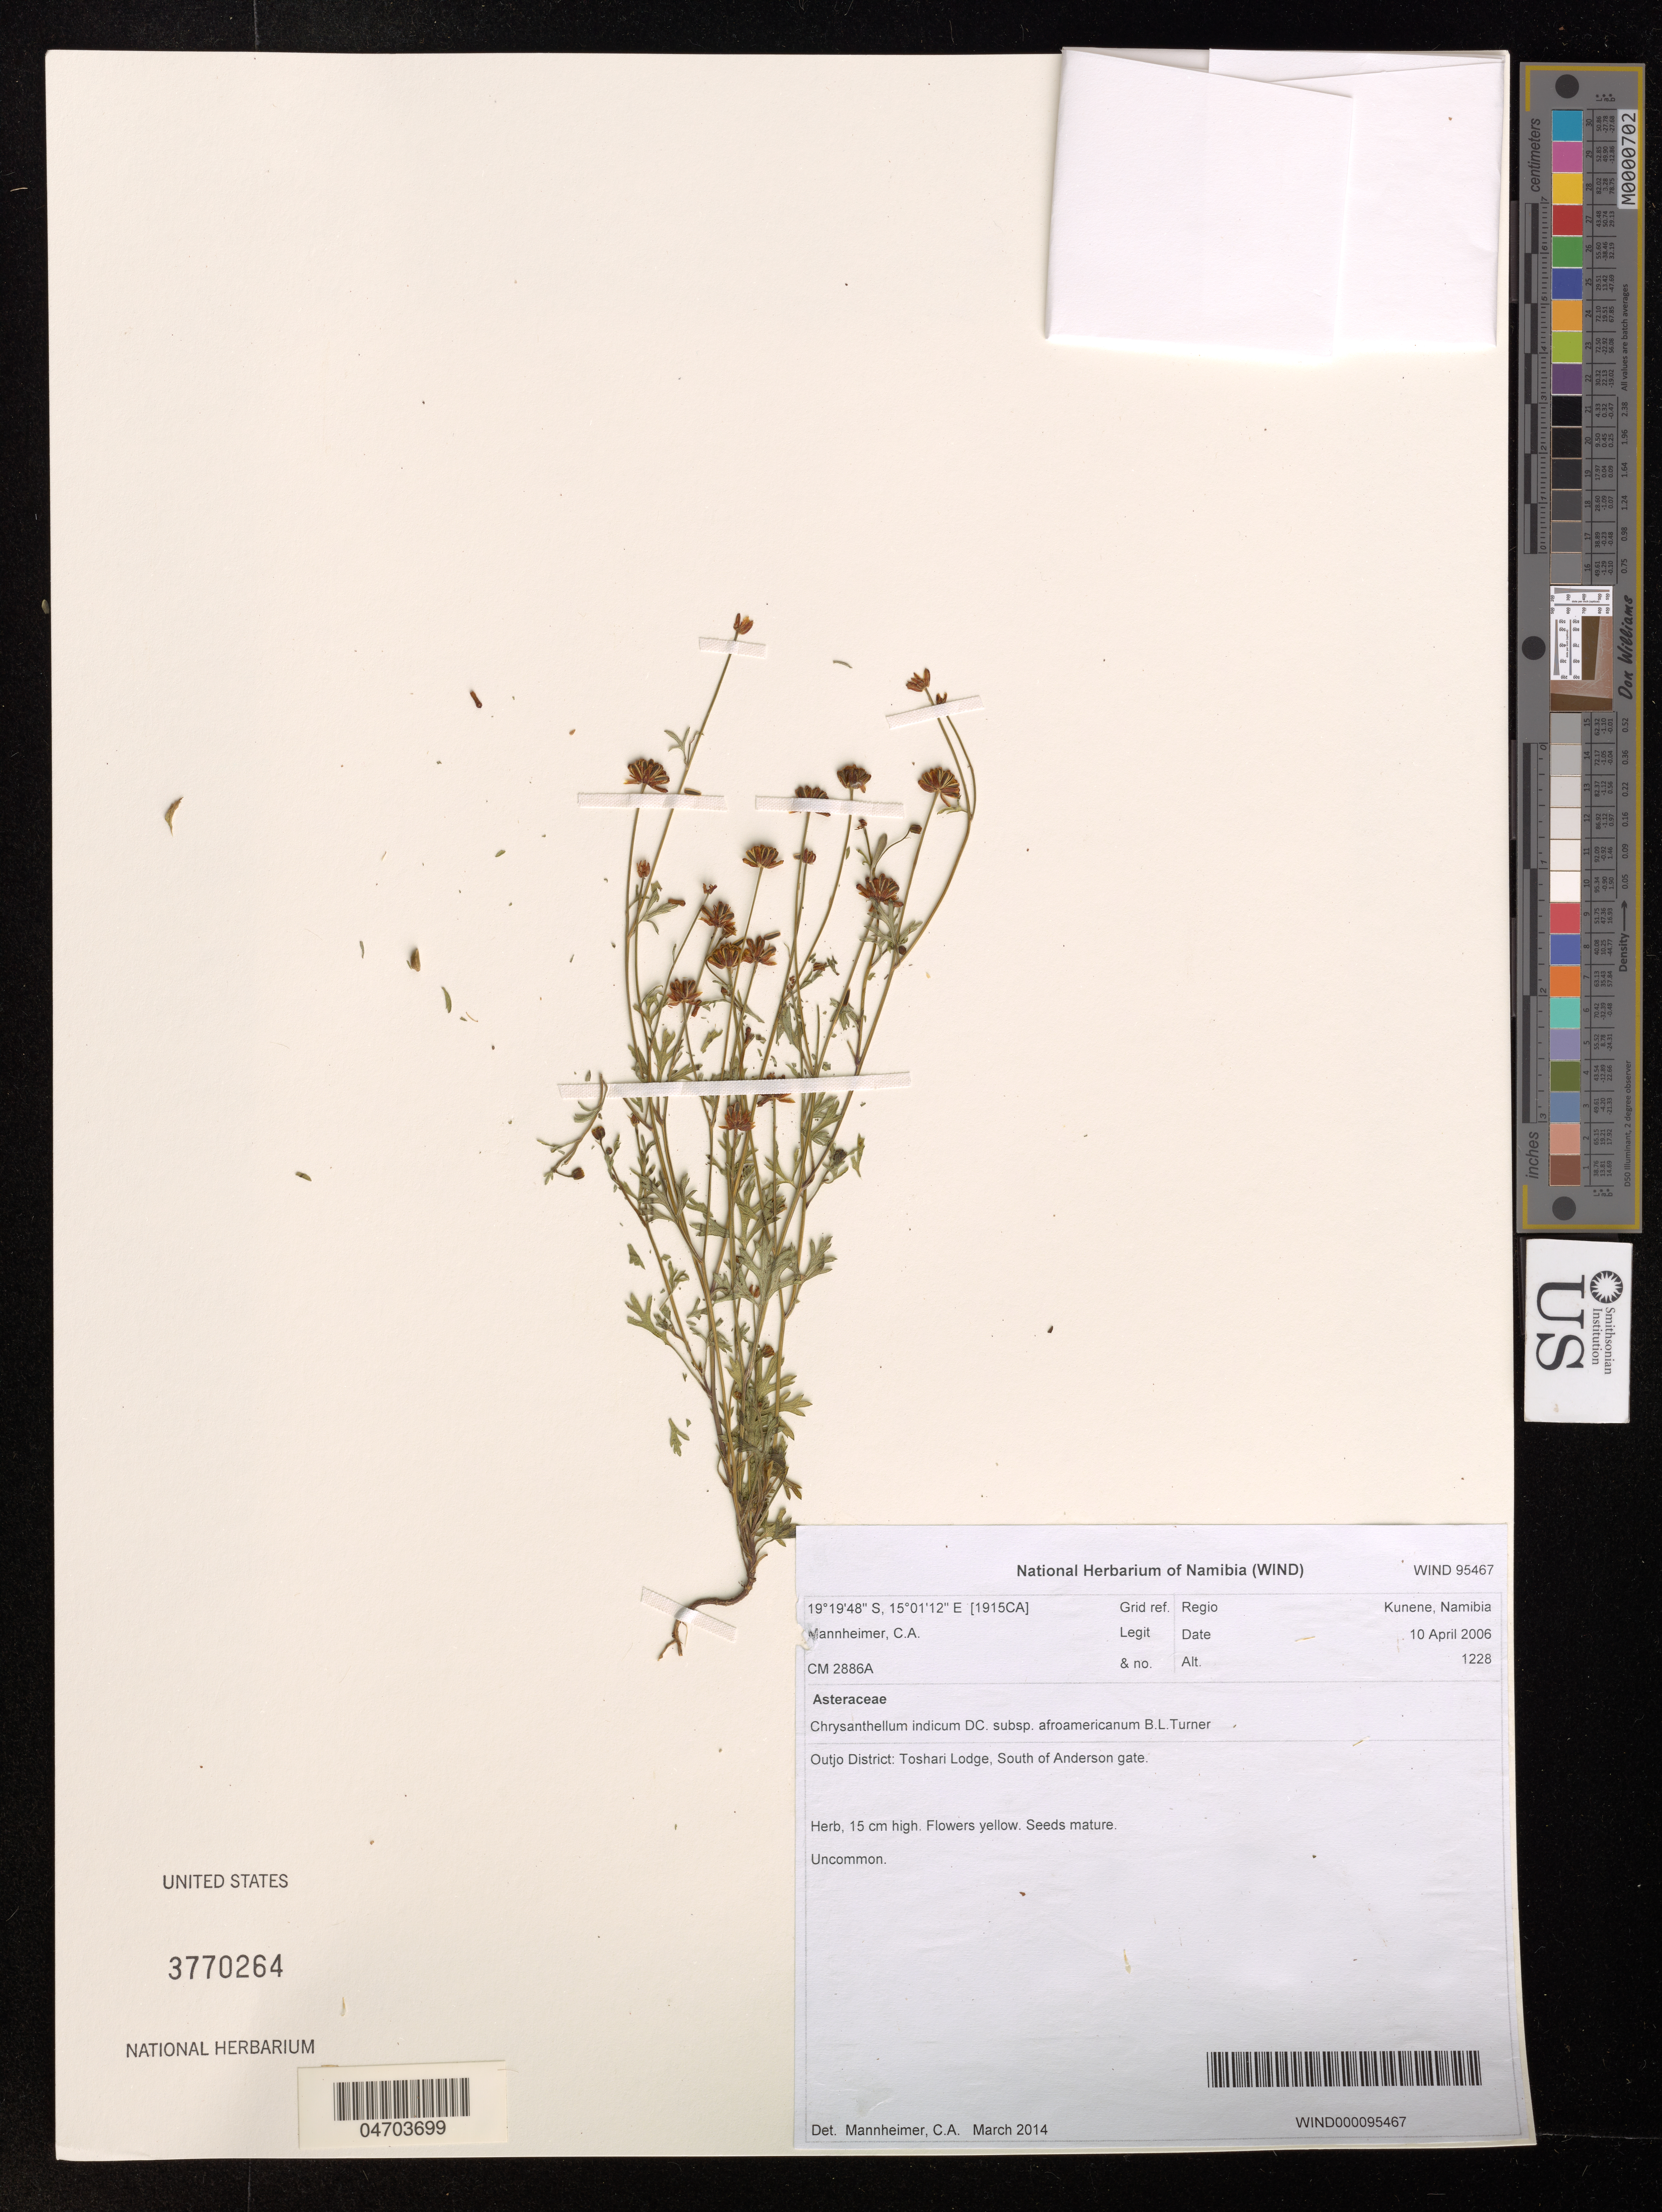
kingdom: Plantae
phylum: Tracheophyta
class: Magnoliopsida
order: Asterales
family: Asteraceae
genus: Chrysanthellum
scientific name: Chrysanthellum indicum subsp. afroamericanum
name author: B.L. Turner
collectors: C. A. Mannheimer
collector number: CM2886A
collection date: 2006-04-10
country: Namibia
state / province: Kunene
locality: Outjo District: Toshari Lodge, South of Anderson gate. 1915CA.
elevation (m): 1228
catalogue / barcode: US 3770264